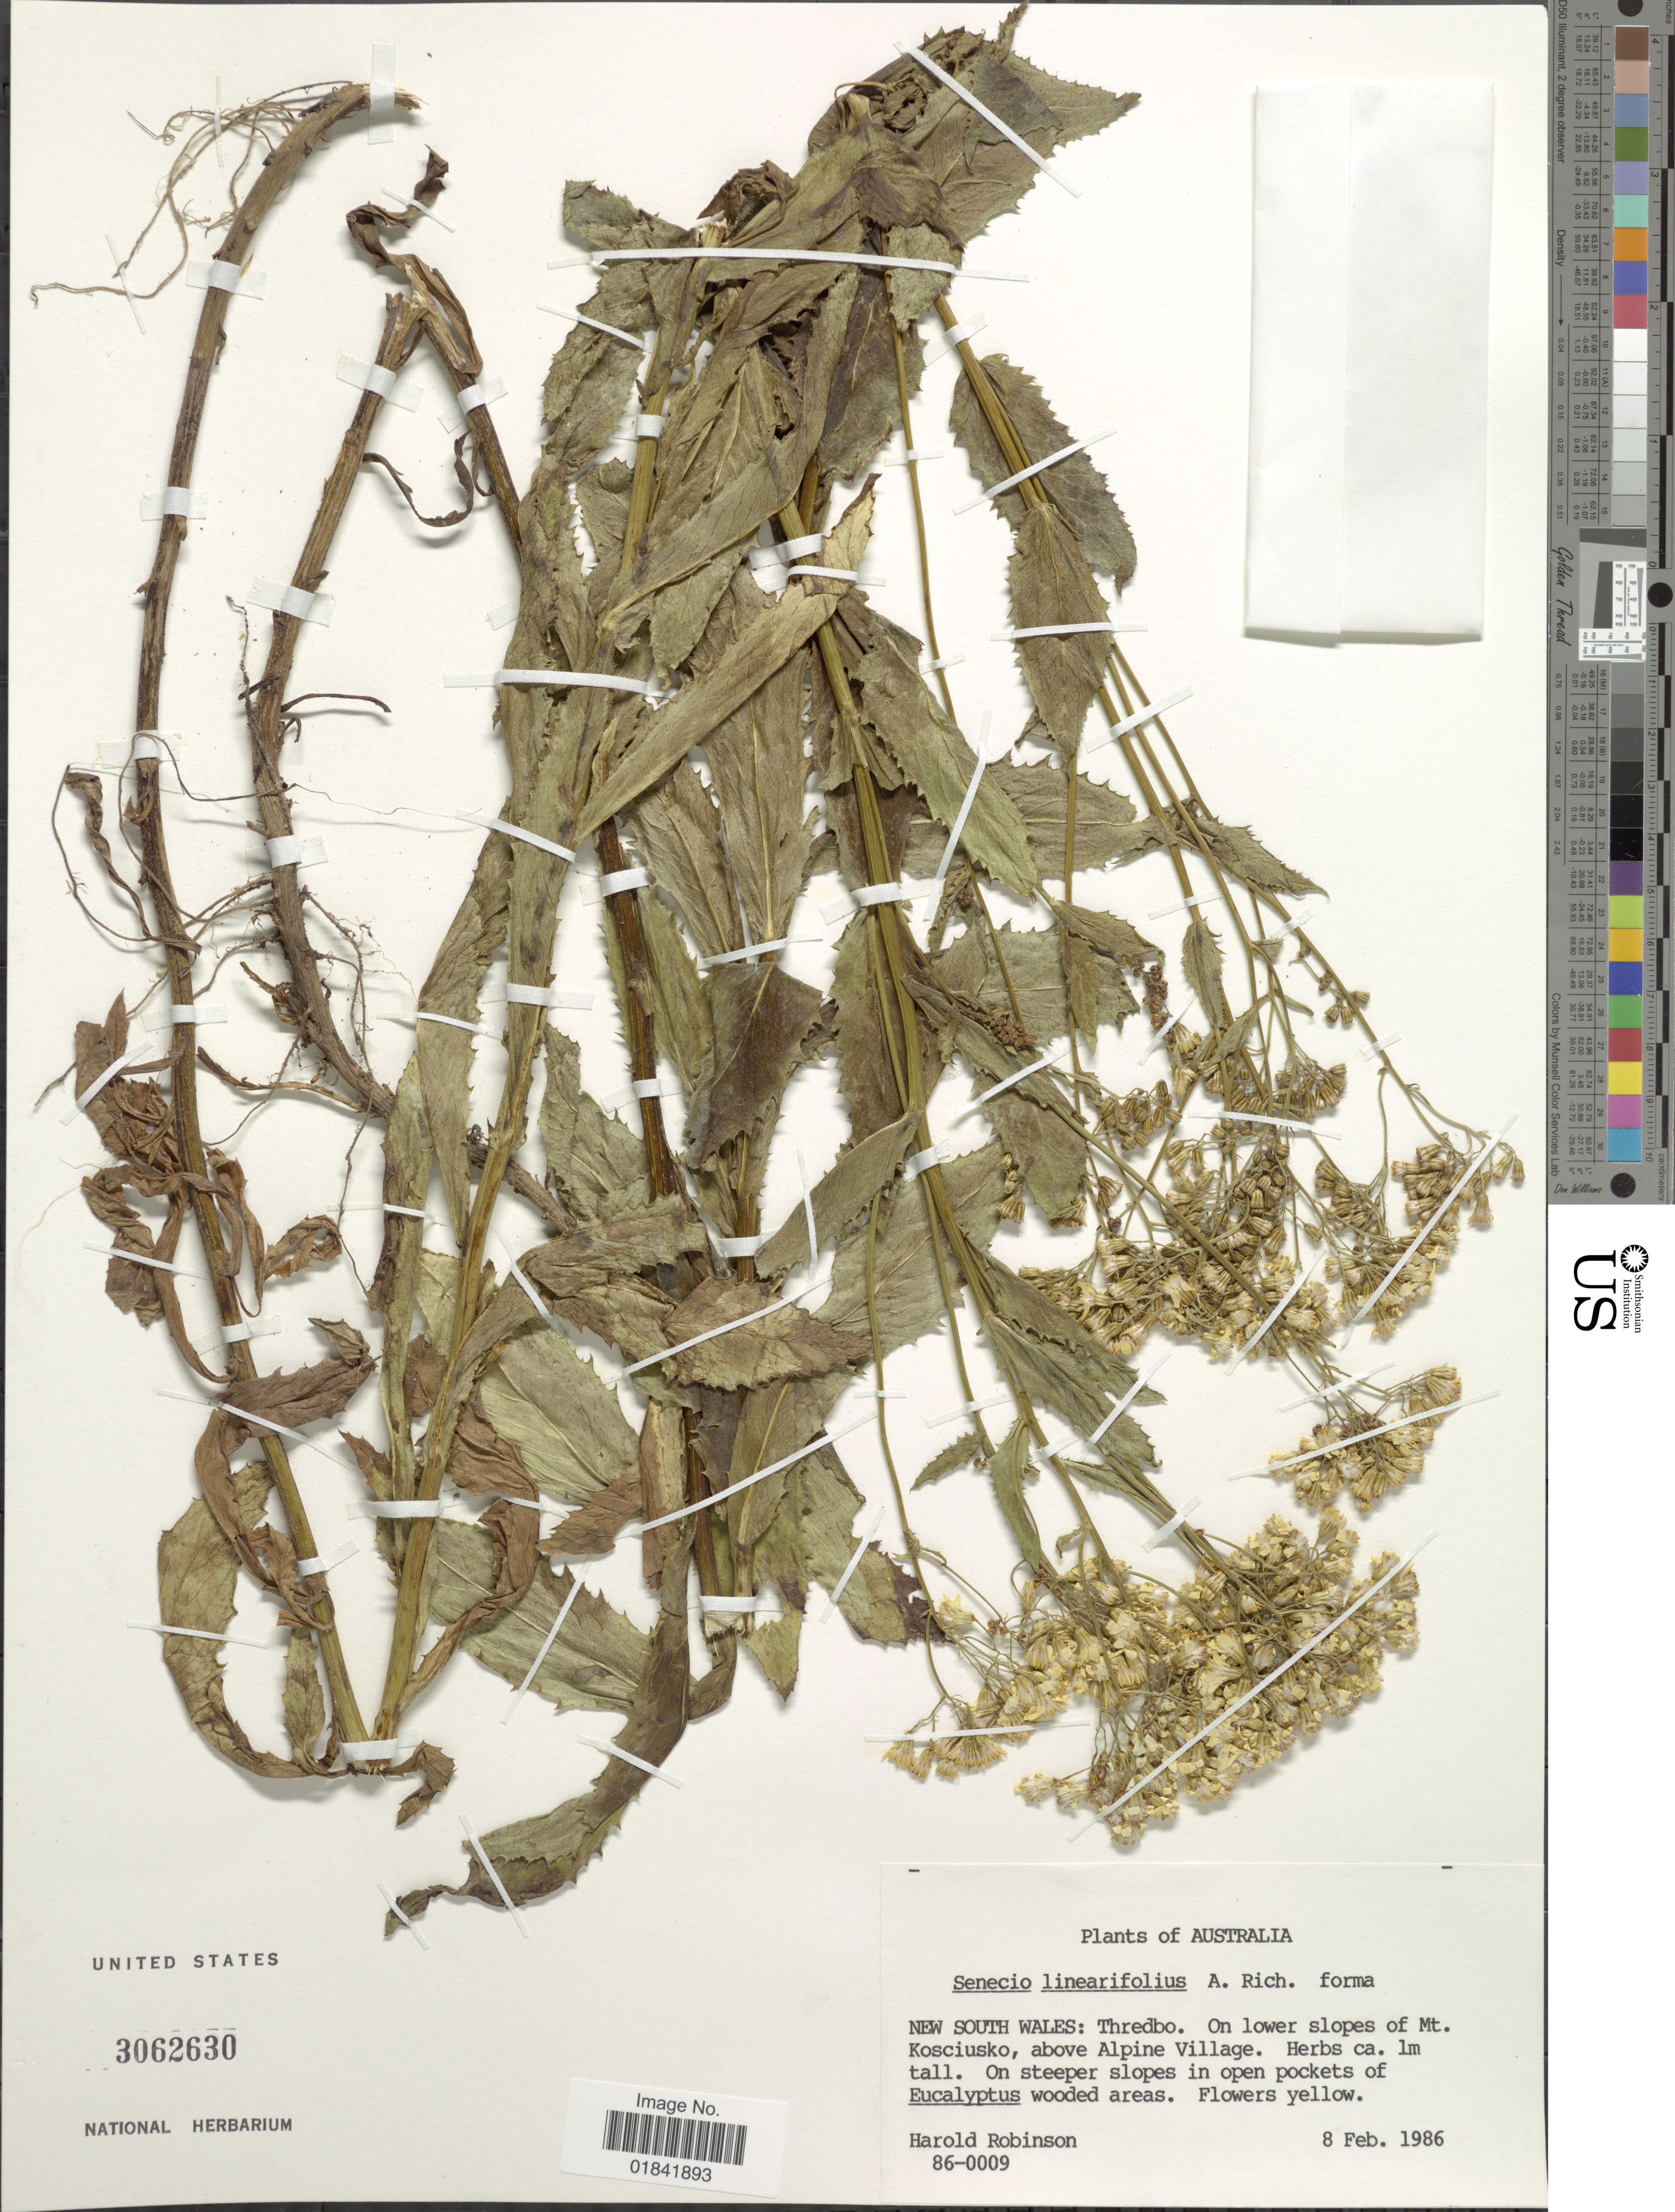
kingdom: Plantae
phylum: Tracheophyta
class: Magnoliopsida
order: Asterales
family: Asteraceae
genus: Senecio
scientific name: Senecio linearifolius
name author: A. Rich.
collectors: H. Robinson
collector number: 86-0009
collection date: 1986-02-08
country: Australia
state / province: New South Wales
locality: Thredbo, on lower slopes of Mt. Kosciusko, above Alpine Village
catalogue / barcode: US 3062630